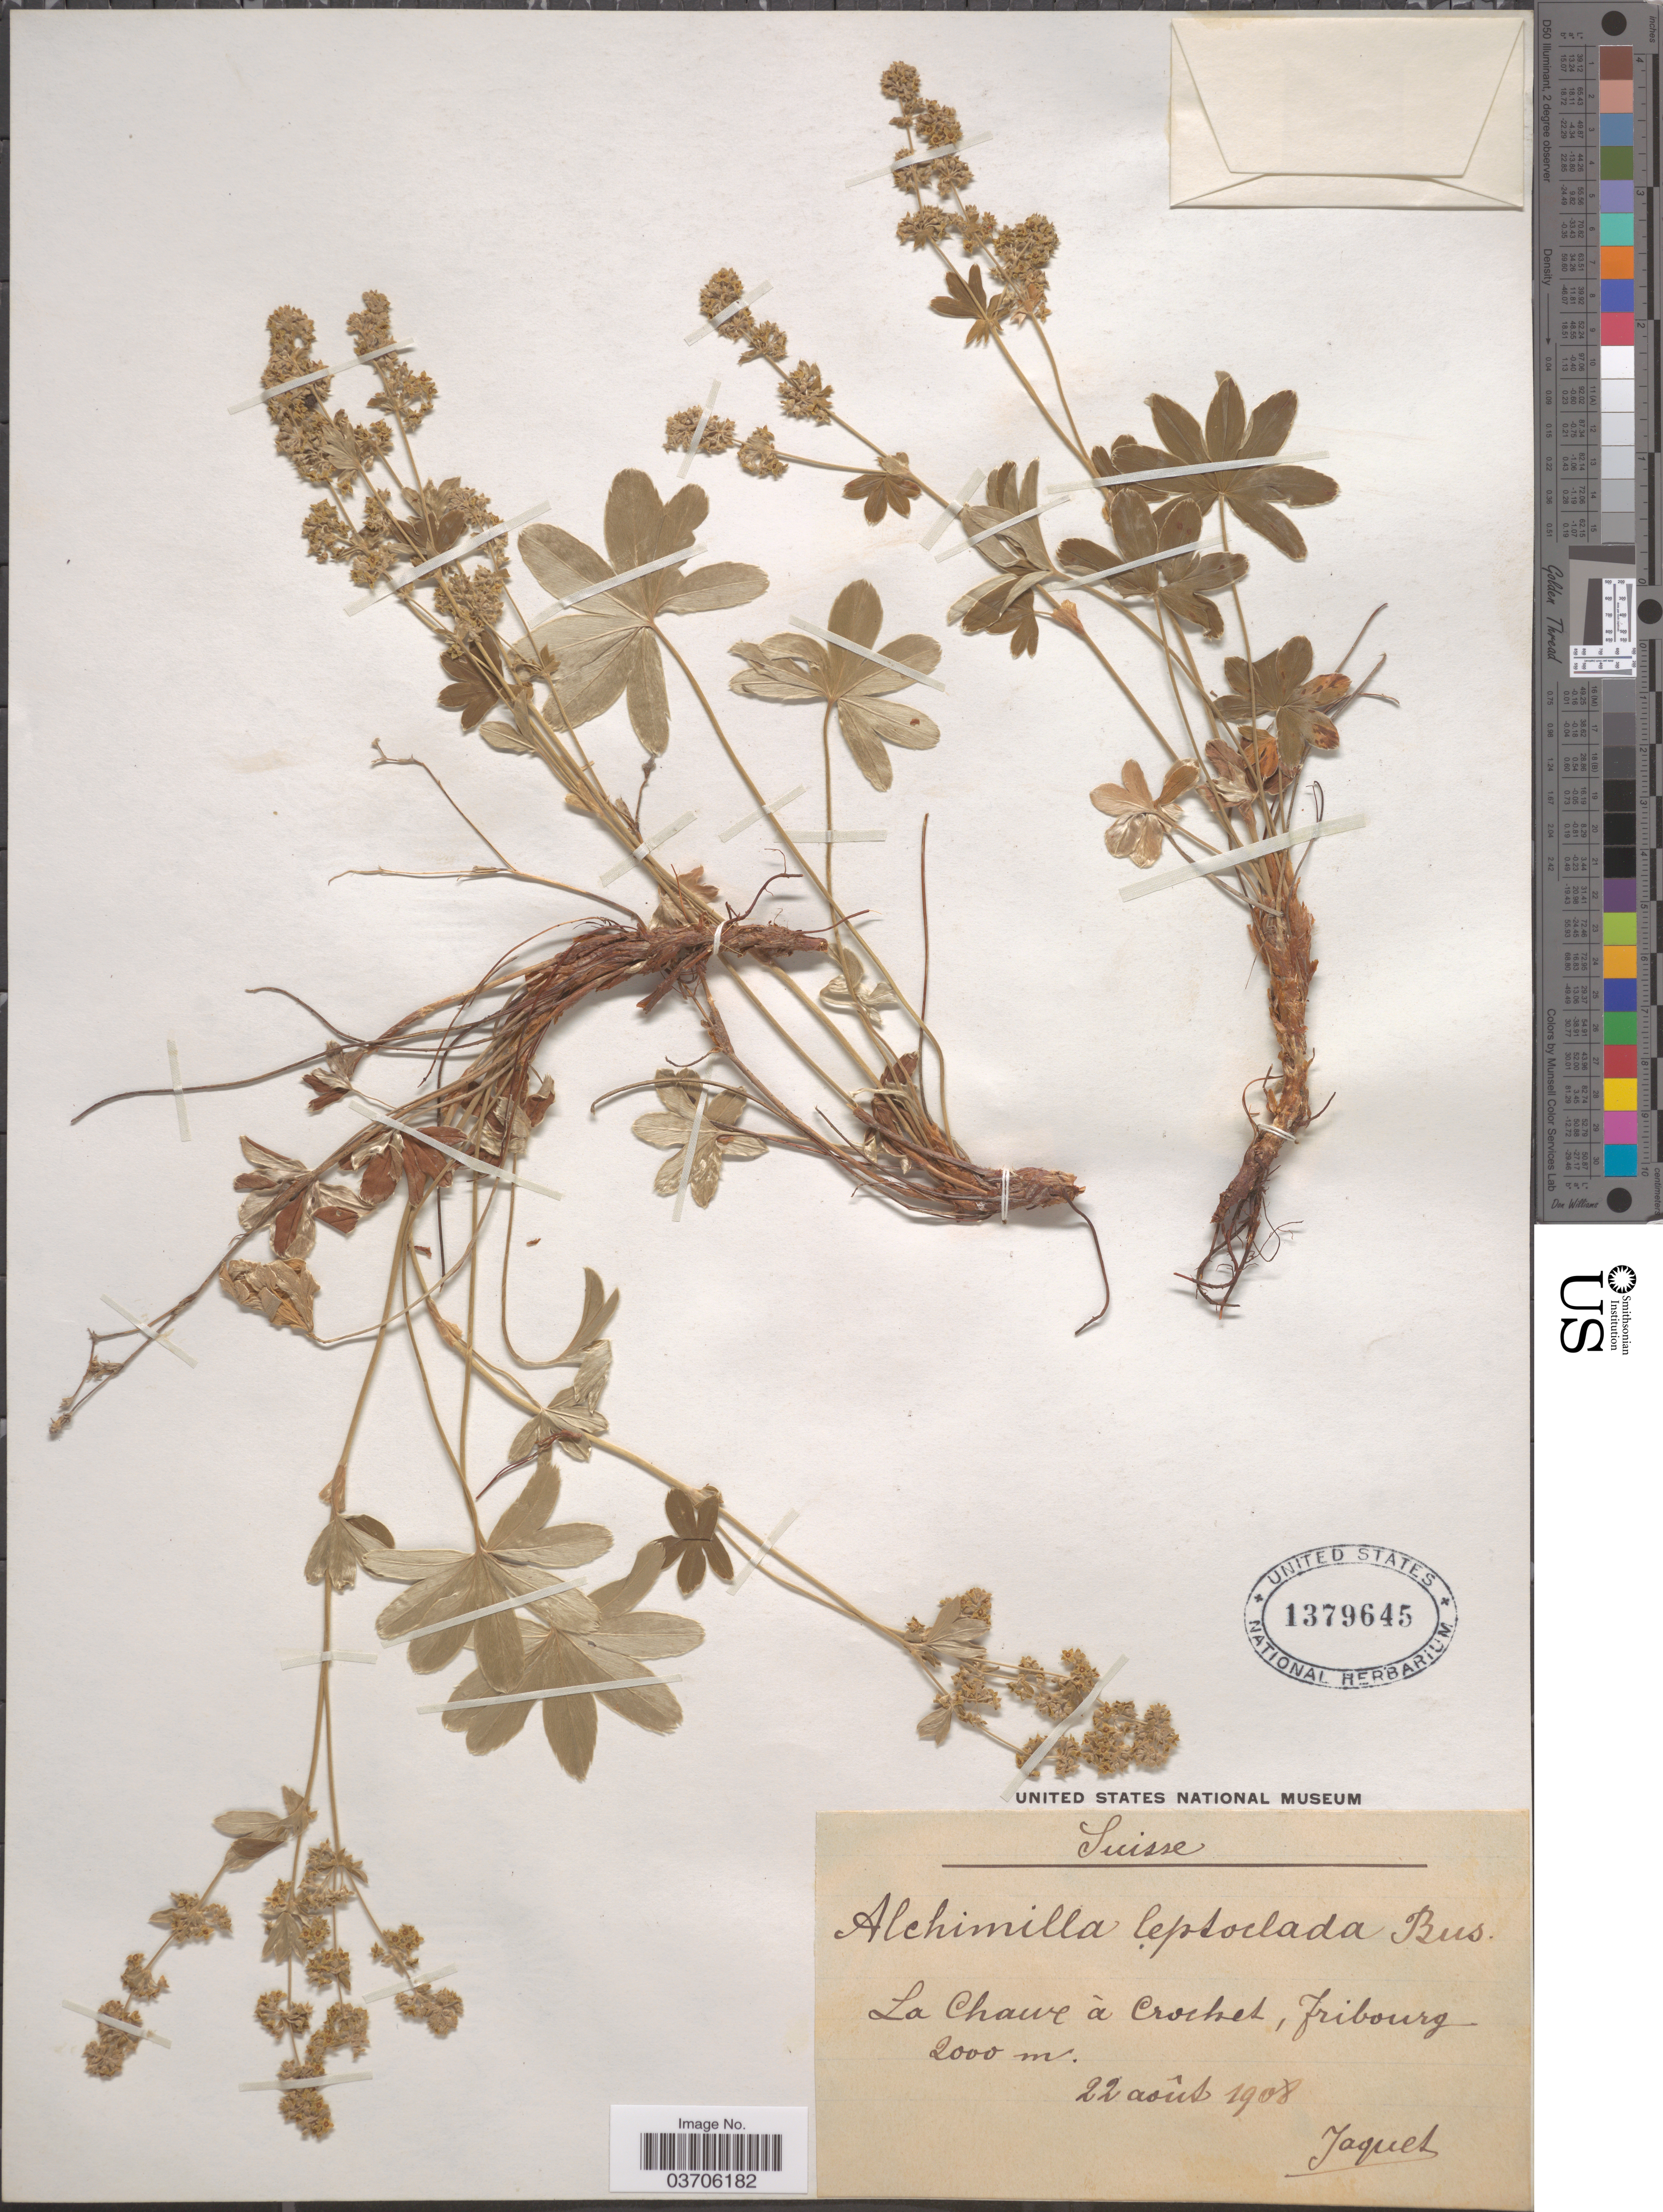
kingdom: Plantae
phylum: Tracheophyta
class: Magnoliopsida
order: Rosales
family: Rosaceae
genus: Alchemilla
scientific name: Alchemilla leptoclada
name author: Buser ex Jaquet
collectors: -. Jaquet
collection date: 1908-08-22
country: Switzerland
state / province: Fribourg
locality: Suisse. La Chave à Crochet.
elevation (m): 2000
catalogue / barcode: US 1379645